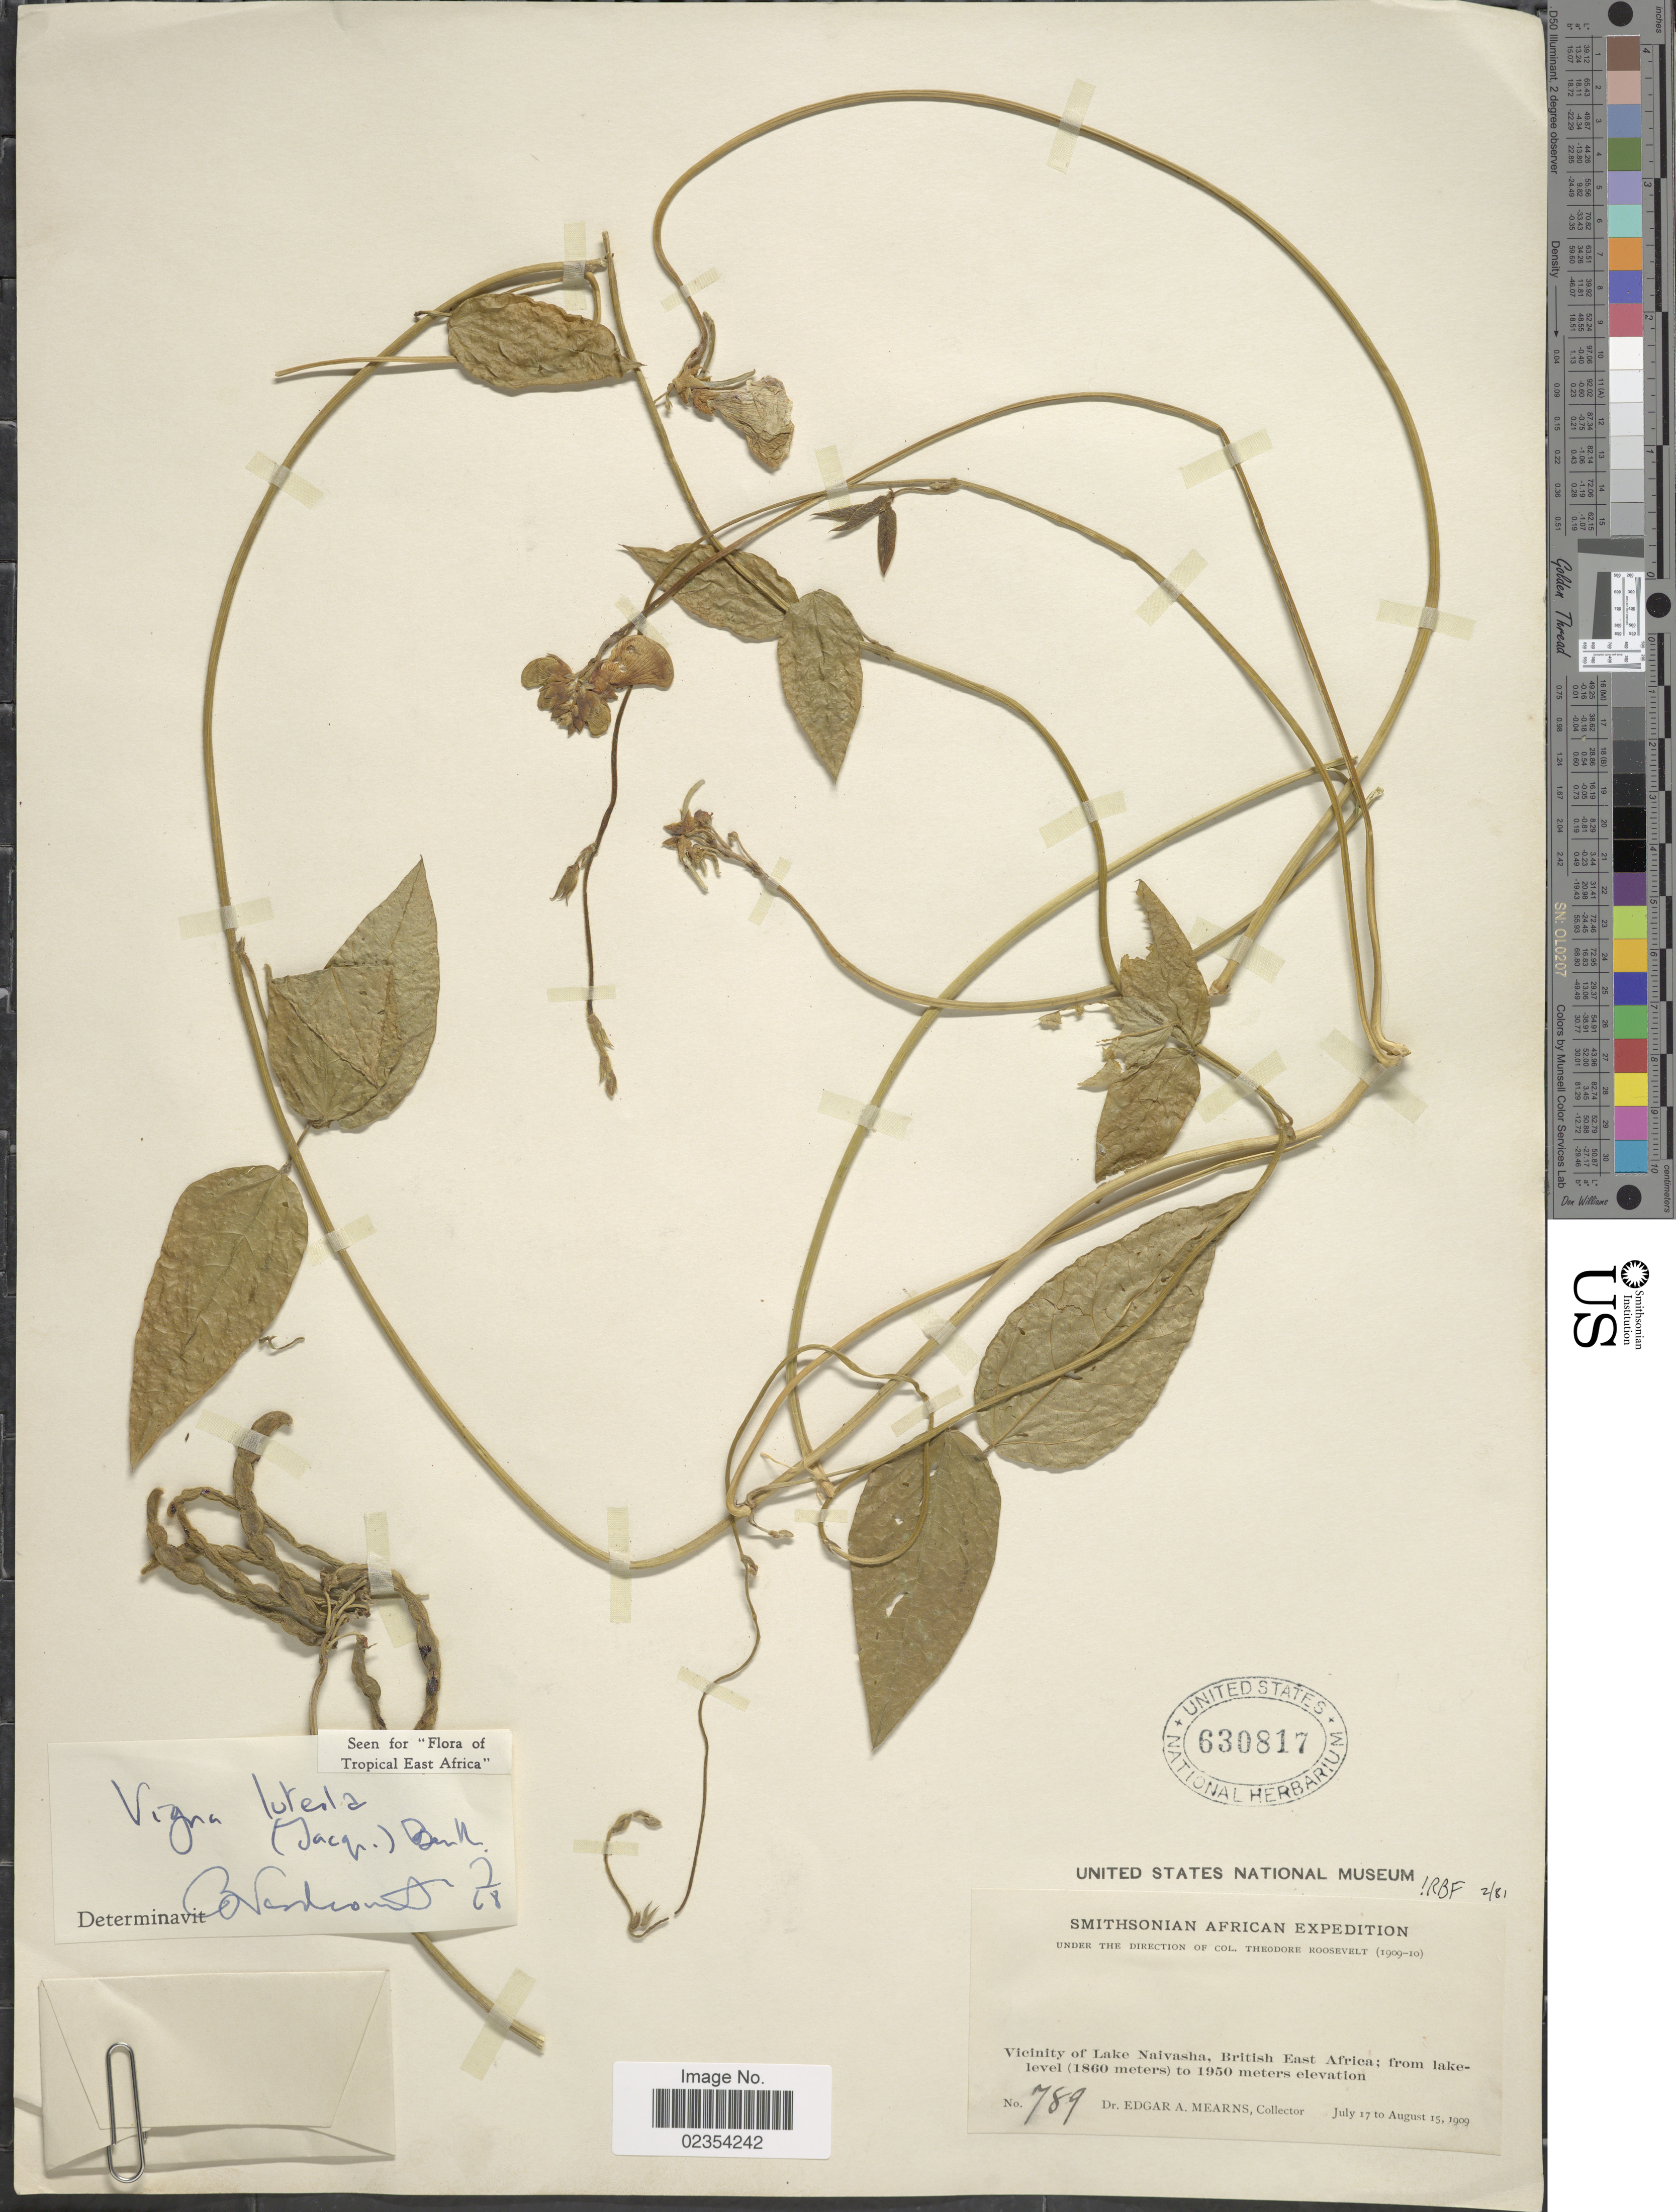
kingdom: Plantae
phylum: Tracheophyta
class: Magnoliopsida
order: Fabales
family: Fabaceae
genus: Vigna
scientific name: Vigna luteola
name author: (Jacq.) Benth.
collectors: E. A. Mearns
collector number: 789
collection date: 1909-07-17/1909-08-15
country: Kenya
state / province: Nakuru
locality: Vicinity of Lake Naivasha, British East Africa.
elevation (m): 1860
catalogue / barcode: US 630817